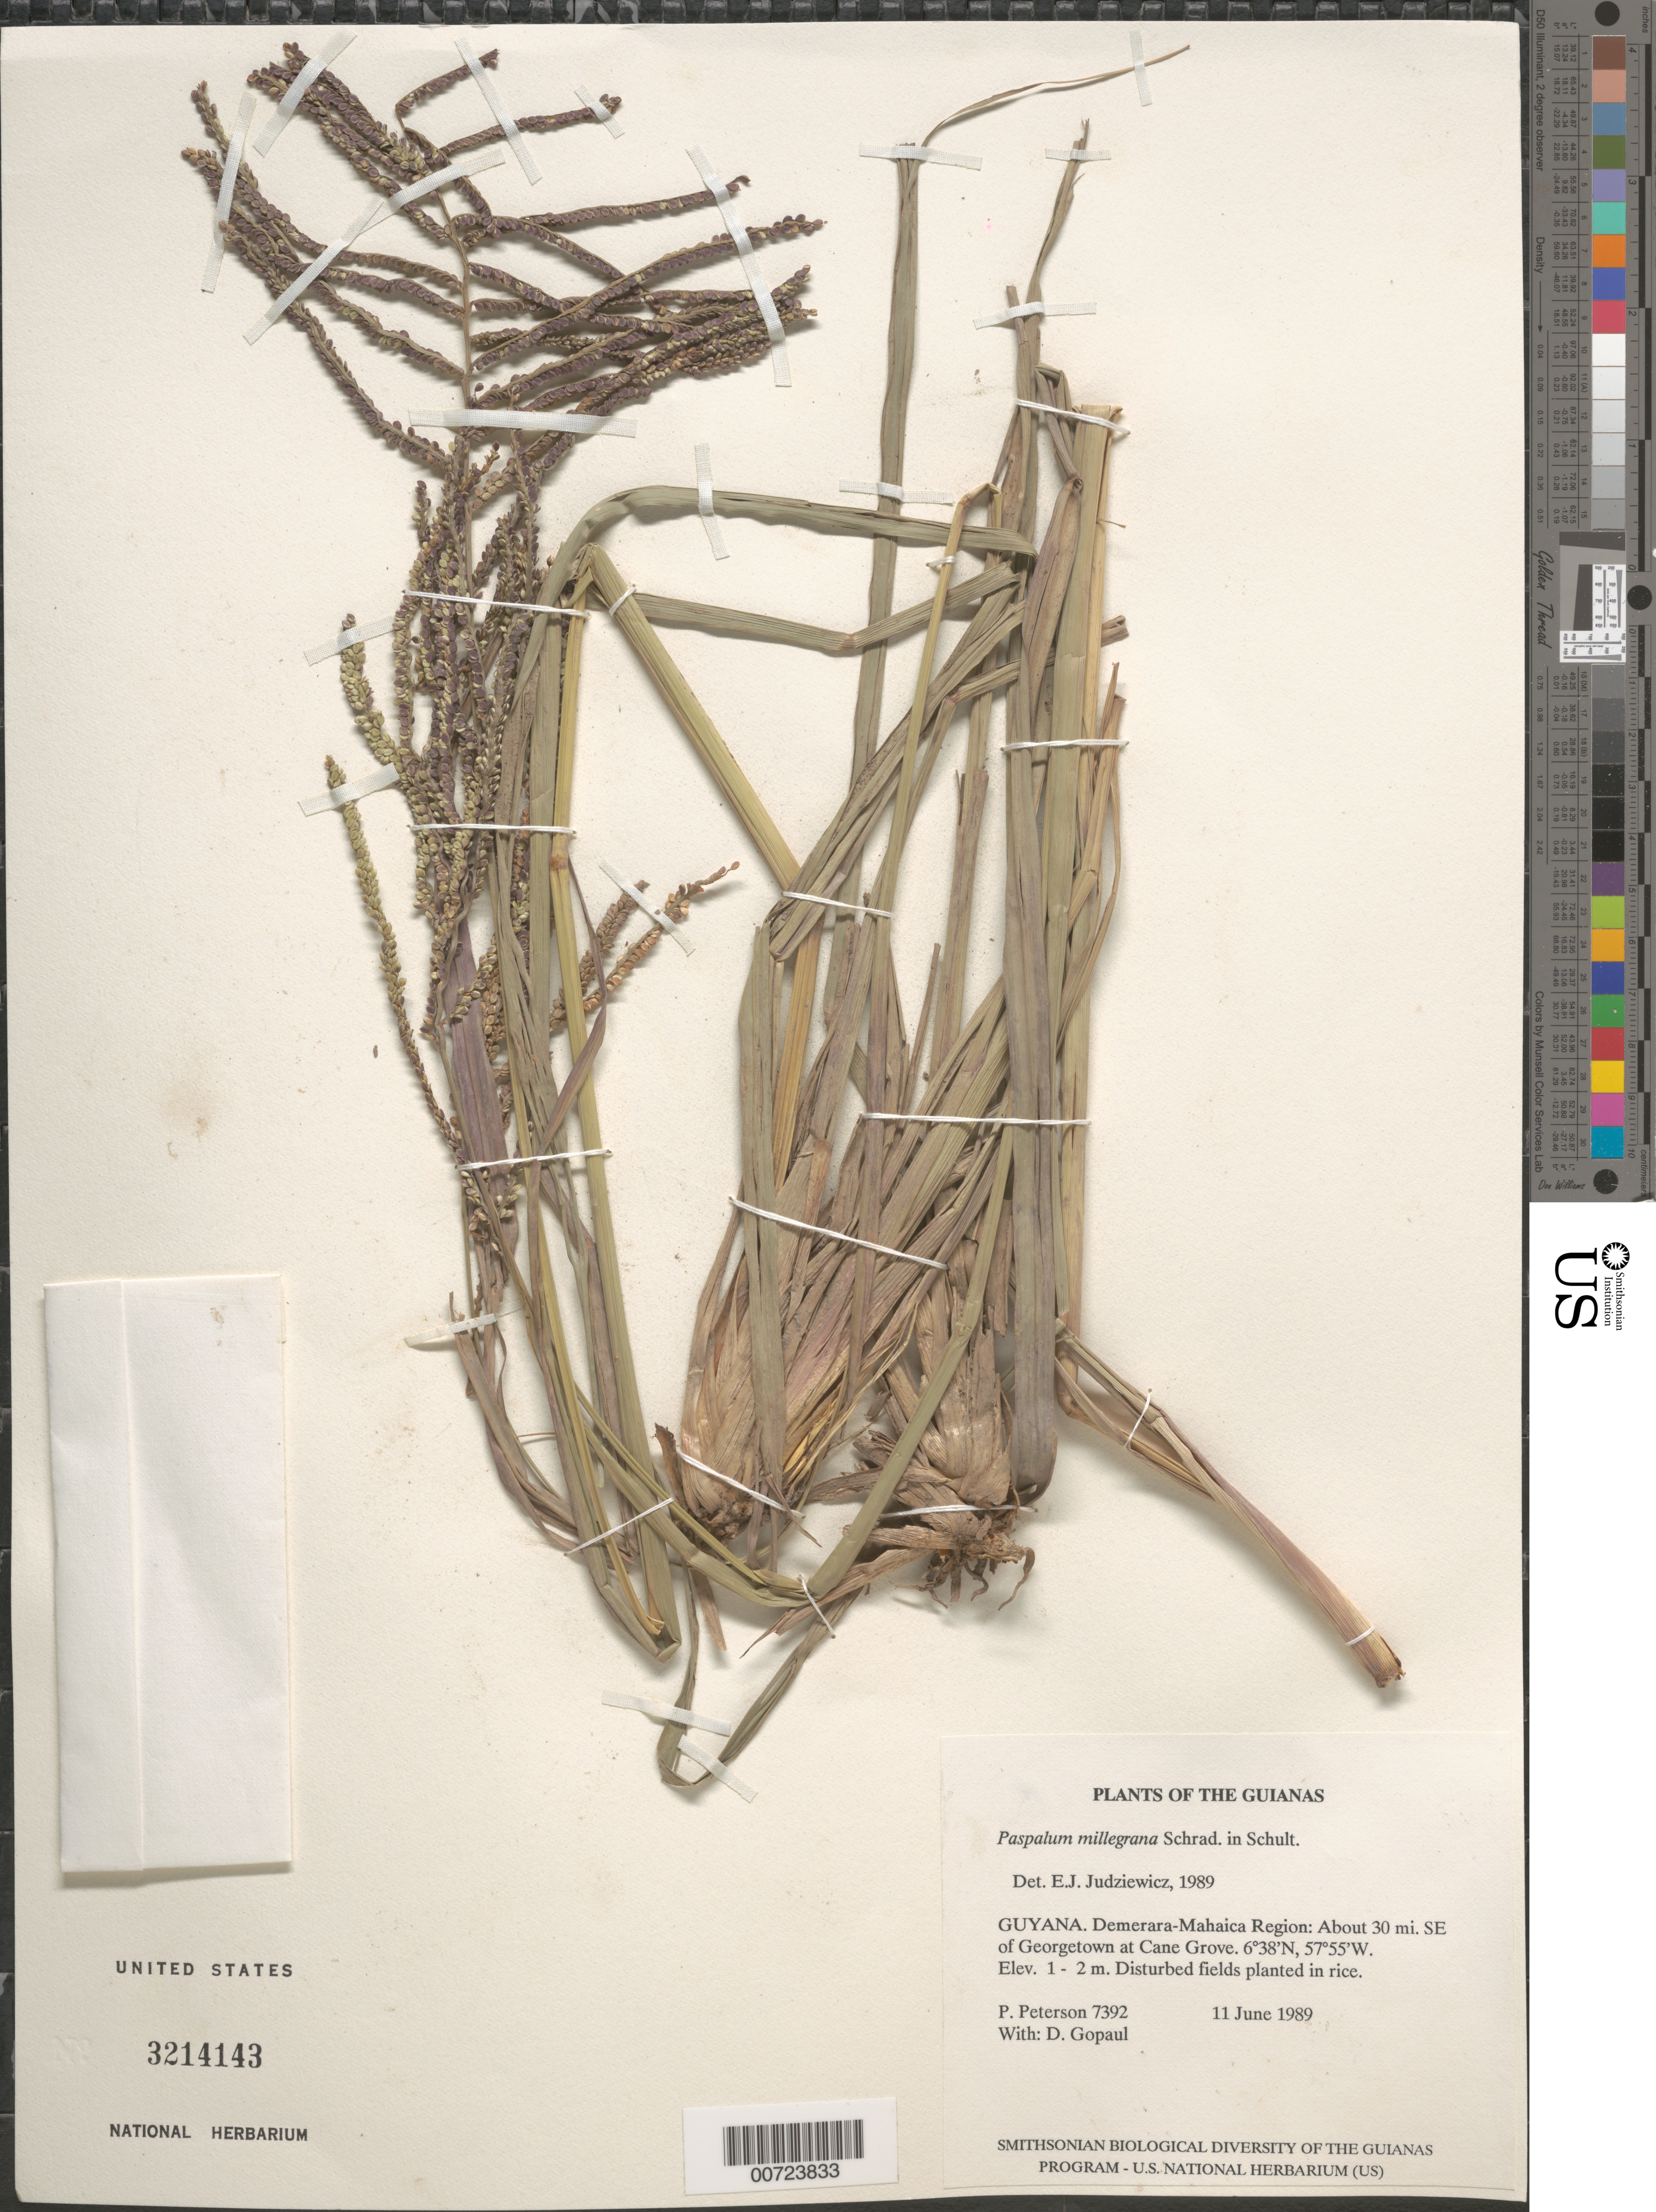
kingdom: Plantae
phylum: Tracheophyta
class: Liliopsida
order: Poales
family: Poaceae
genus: Paspalum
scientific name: Paspalum millegrana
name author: Schrad.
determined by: Judziewicz, E. J.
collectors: P. M. Peterson & D. Gopaul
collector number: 7392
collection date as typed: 11 June 1989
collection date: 1989-06-11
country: Guyana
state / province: Demerara-Mahaica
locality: About 30 mi. SE of Georgetown at Cane Grove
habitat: Disturbed fields planted in rice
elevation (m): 1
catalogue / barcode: US 3214143